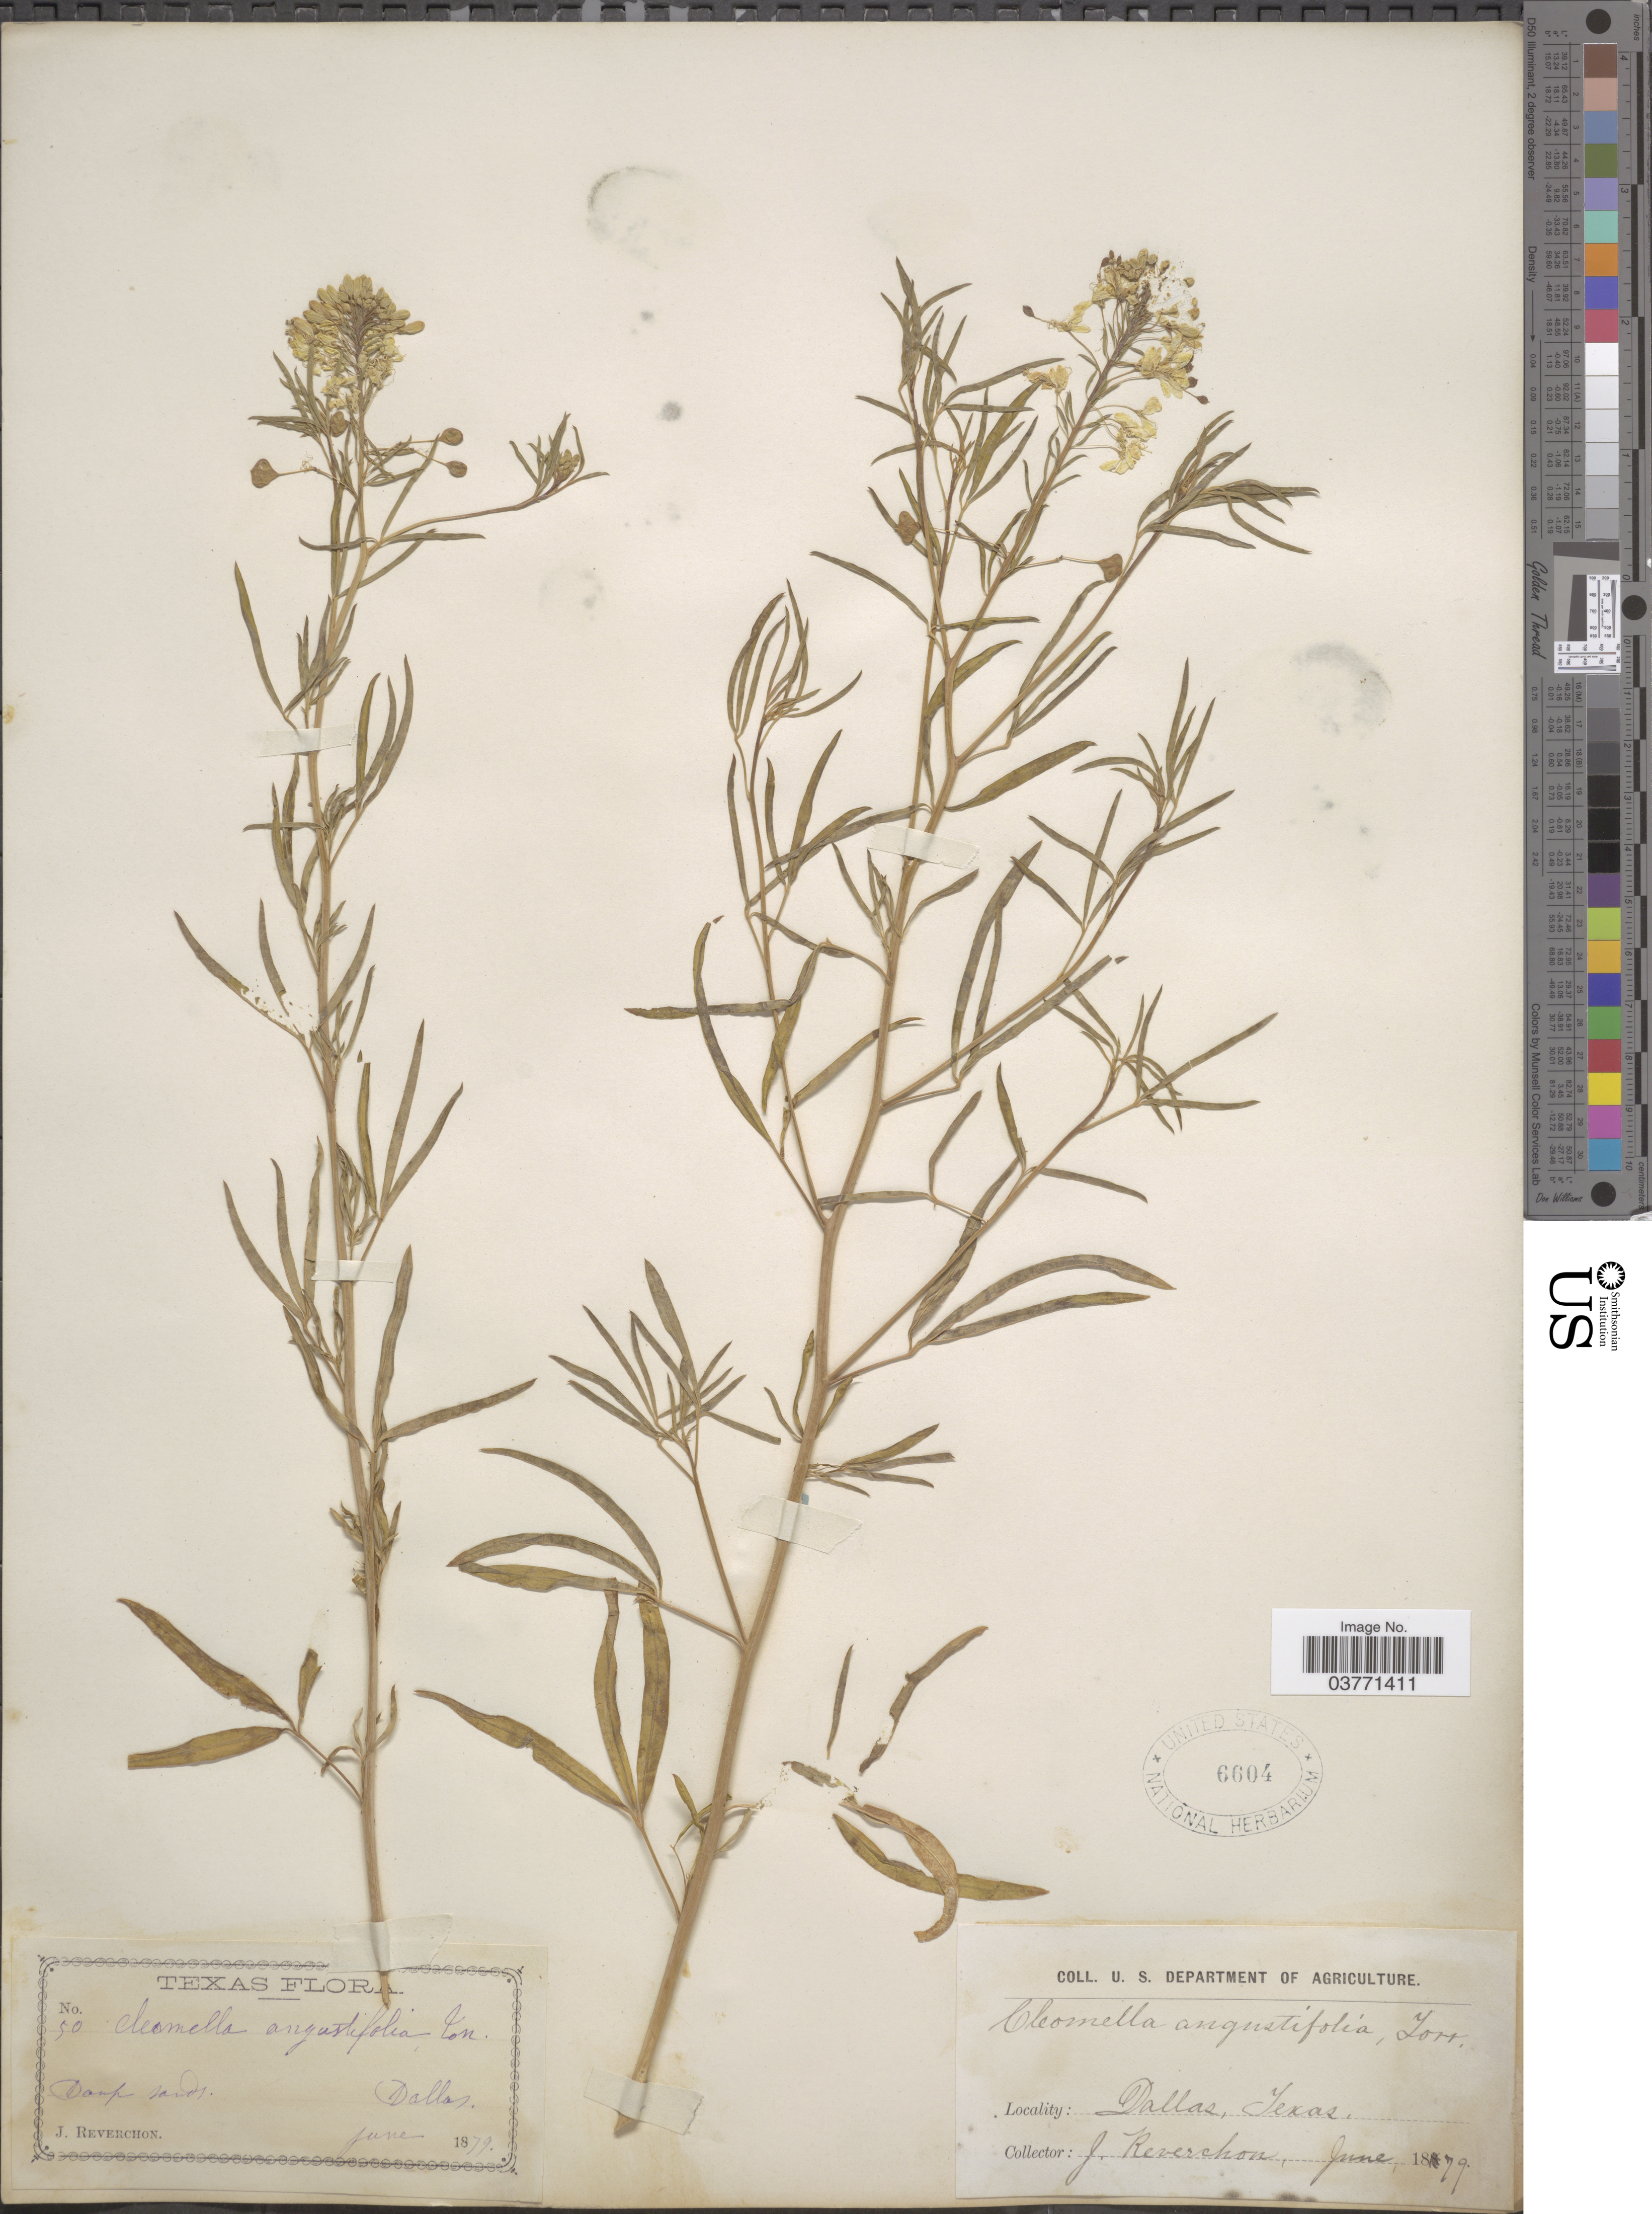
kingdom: Plantae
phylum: Tracheophyta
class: Magnoliopsida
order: Brassicales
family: Cleomaceae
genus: Cleomella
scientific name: Cleomella angustifolia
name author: Torr.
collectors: J. Reverchon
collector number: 50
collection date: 1879-06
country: United States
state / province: Texas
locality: Dallas.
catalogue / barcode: US 6604